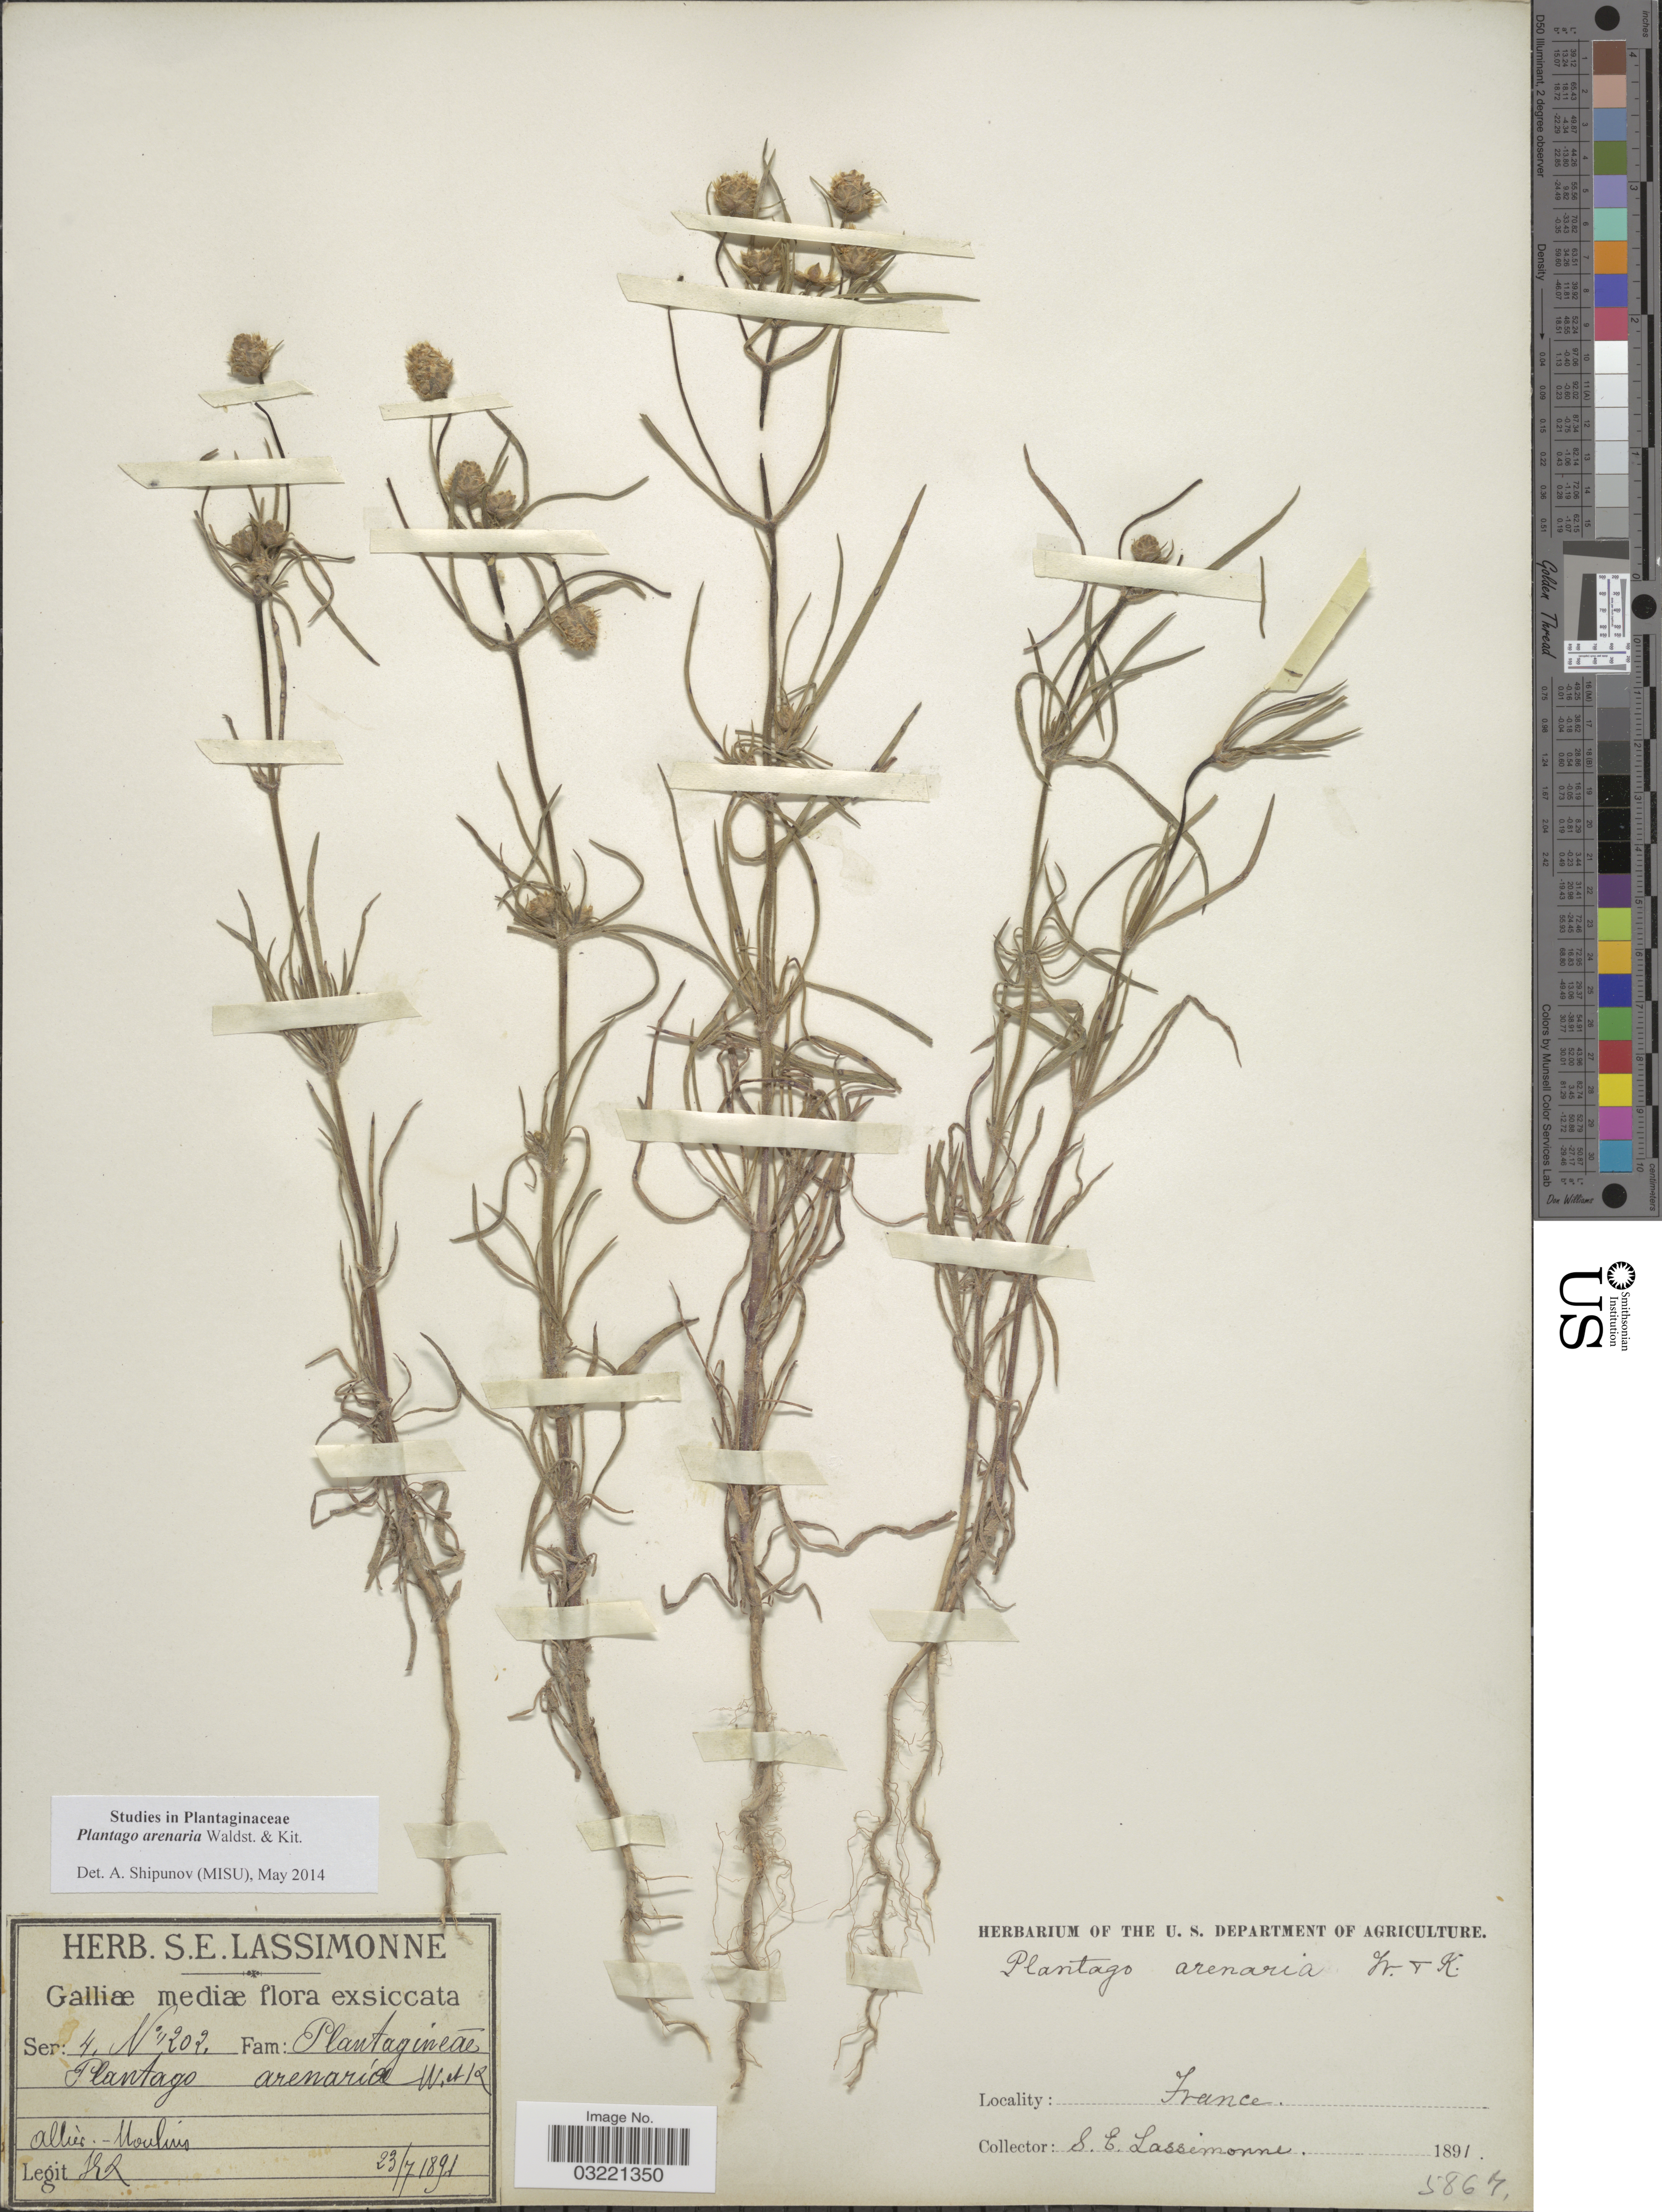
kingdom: Plantae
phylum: Tracheophyta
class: Magnoliopsida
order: Lamiales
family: Plantaginaceae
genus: Plantago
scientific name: Plantago arenaria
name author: Waldst. & Kit.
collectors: S. Lassimonne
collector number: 202*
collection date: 1891-07-23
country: France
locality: Galliæ mediæ, Allier - Moulino.